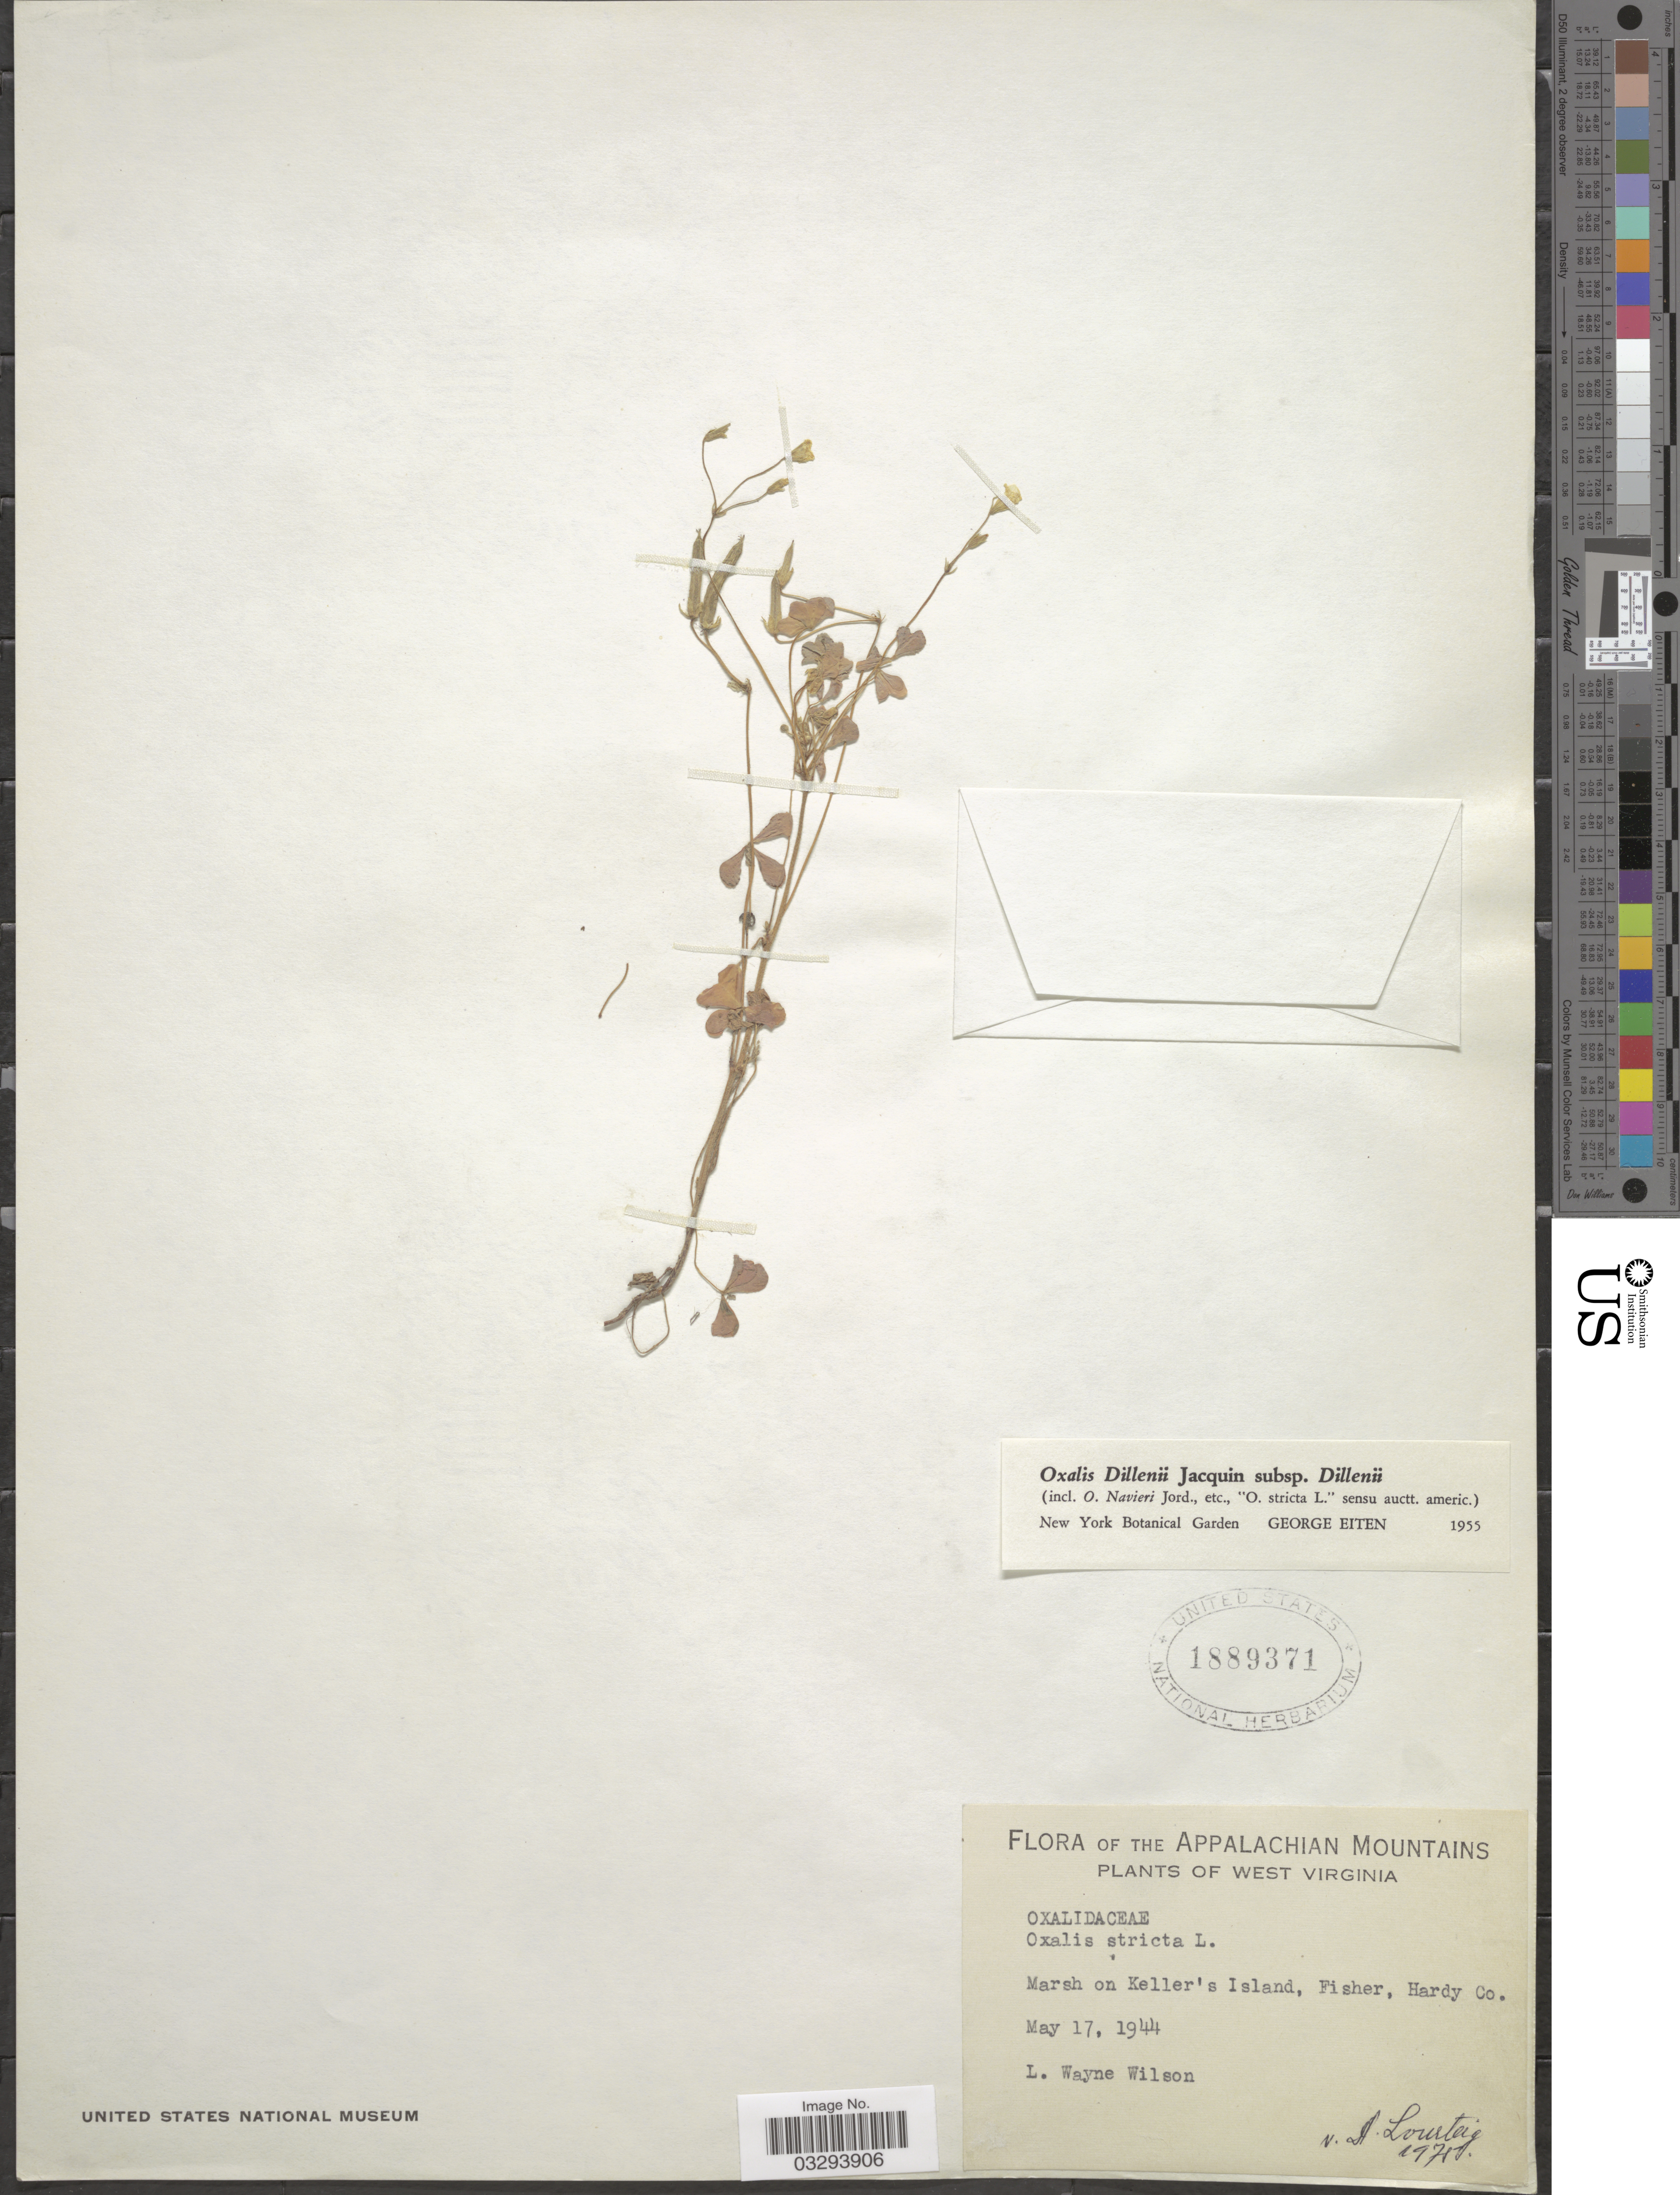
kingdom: Plantae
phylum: Tracheophyta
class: Magnoliopsida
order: Oxalidales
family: Oxalidaceae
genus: Oxalis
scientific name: Oxalis stricta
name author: L.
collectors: L. W. Wilson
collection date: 1944-05-17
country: United States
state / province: West Virginia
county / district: Hardy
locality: The Appalachian Mountains. Marsh on Keller's Island, Fisher, Hardy Co.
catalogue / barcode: US 1889371